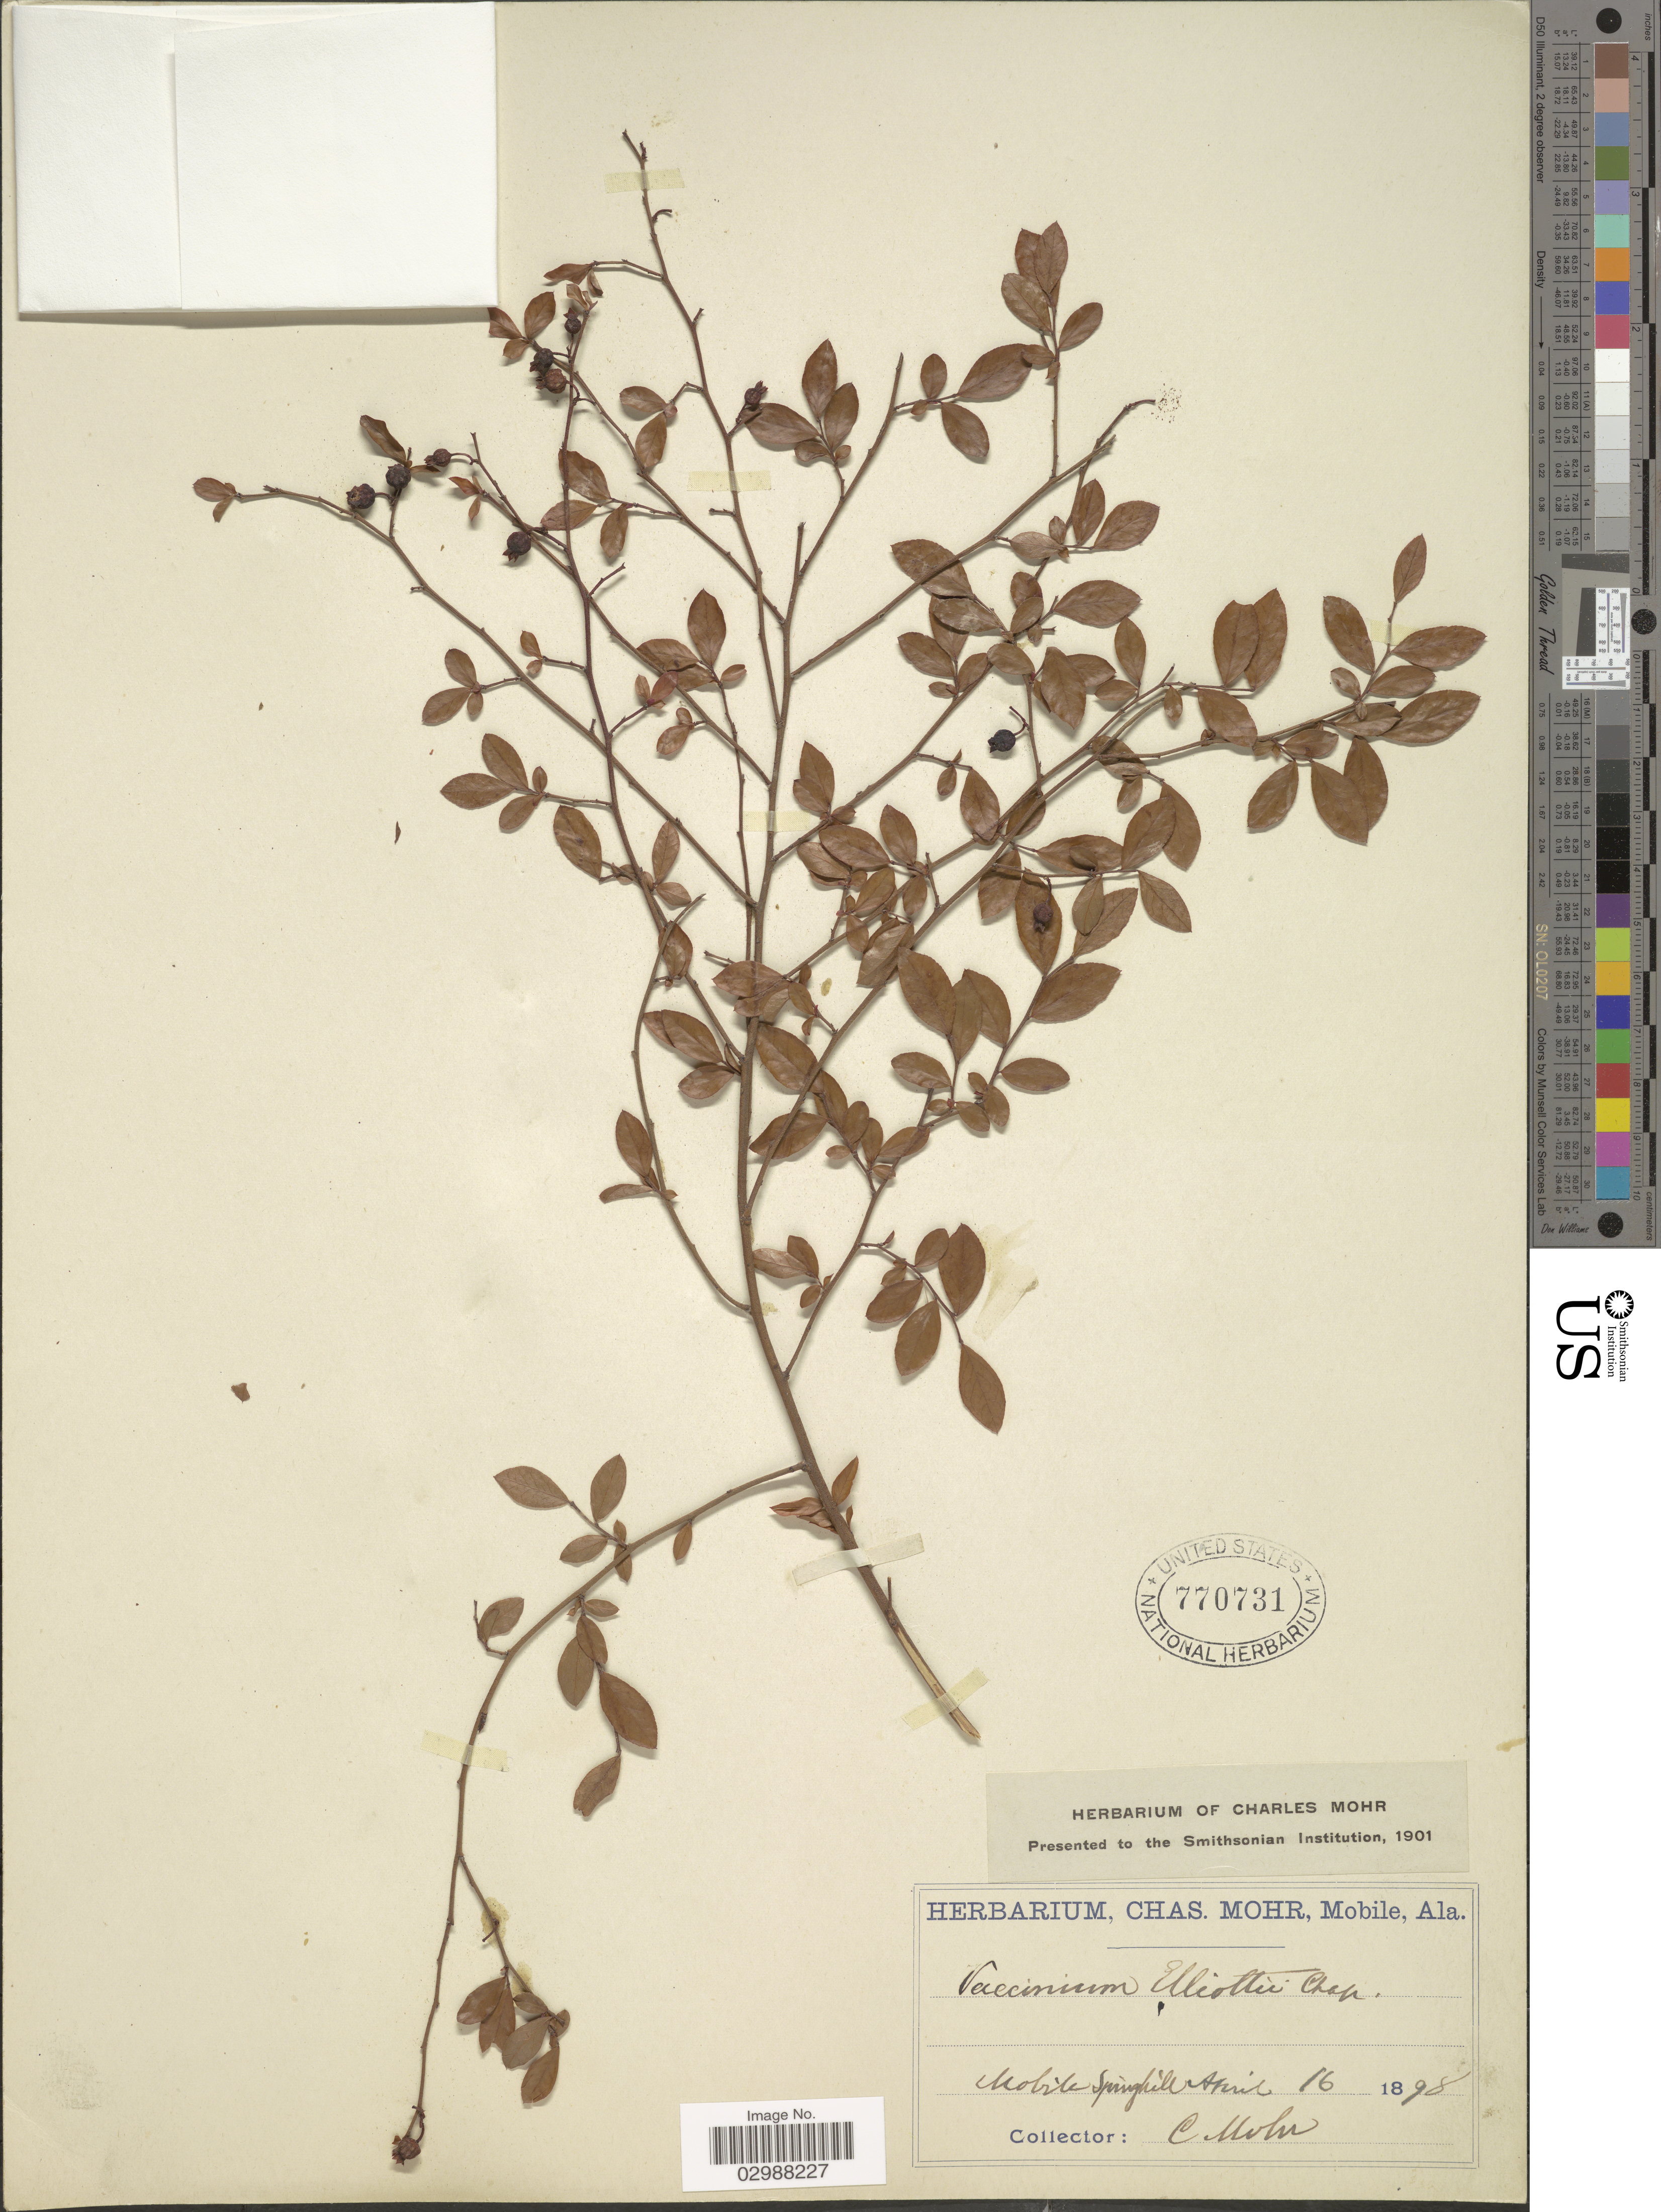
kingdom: Plantae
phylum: Tracheophyta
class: Magnoliopsida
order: Ericales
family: Ericaceae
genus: Vaccinium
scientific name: Vaccinium elliottii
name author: Chapm.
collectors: Mohr, C. T. (herbarium)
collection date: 1898-04-16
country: United States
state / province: Alabama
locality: Mobile Springhill.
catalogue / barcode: US 770731